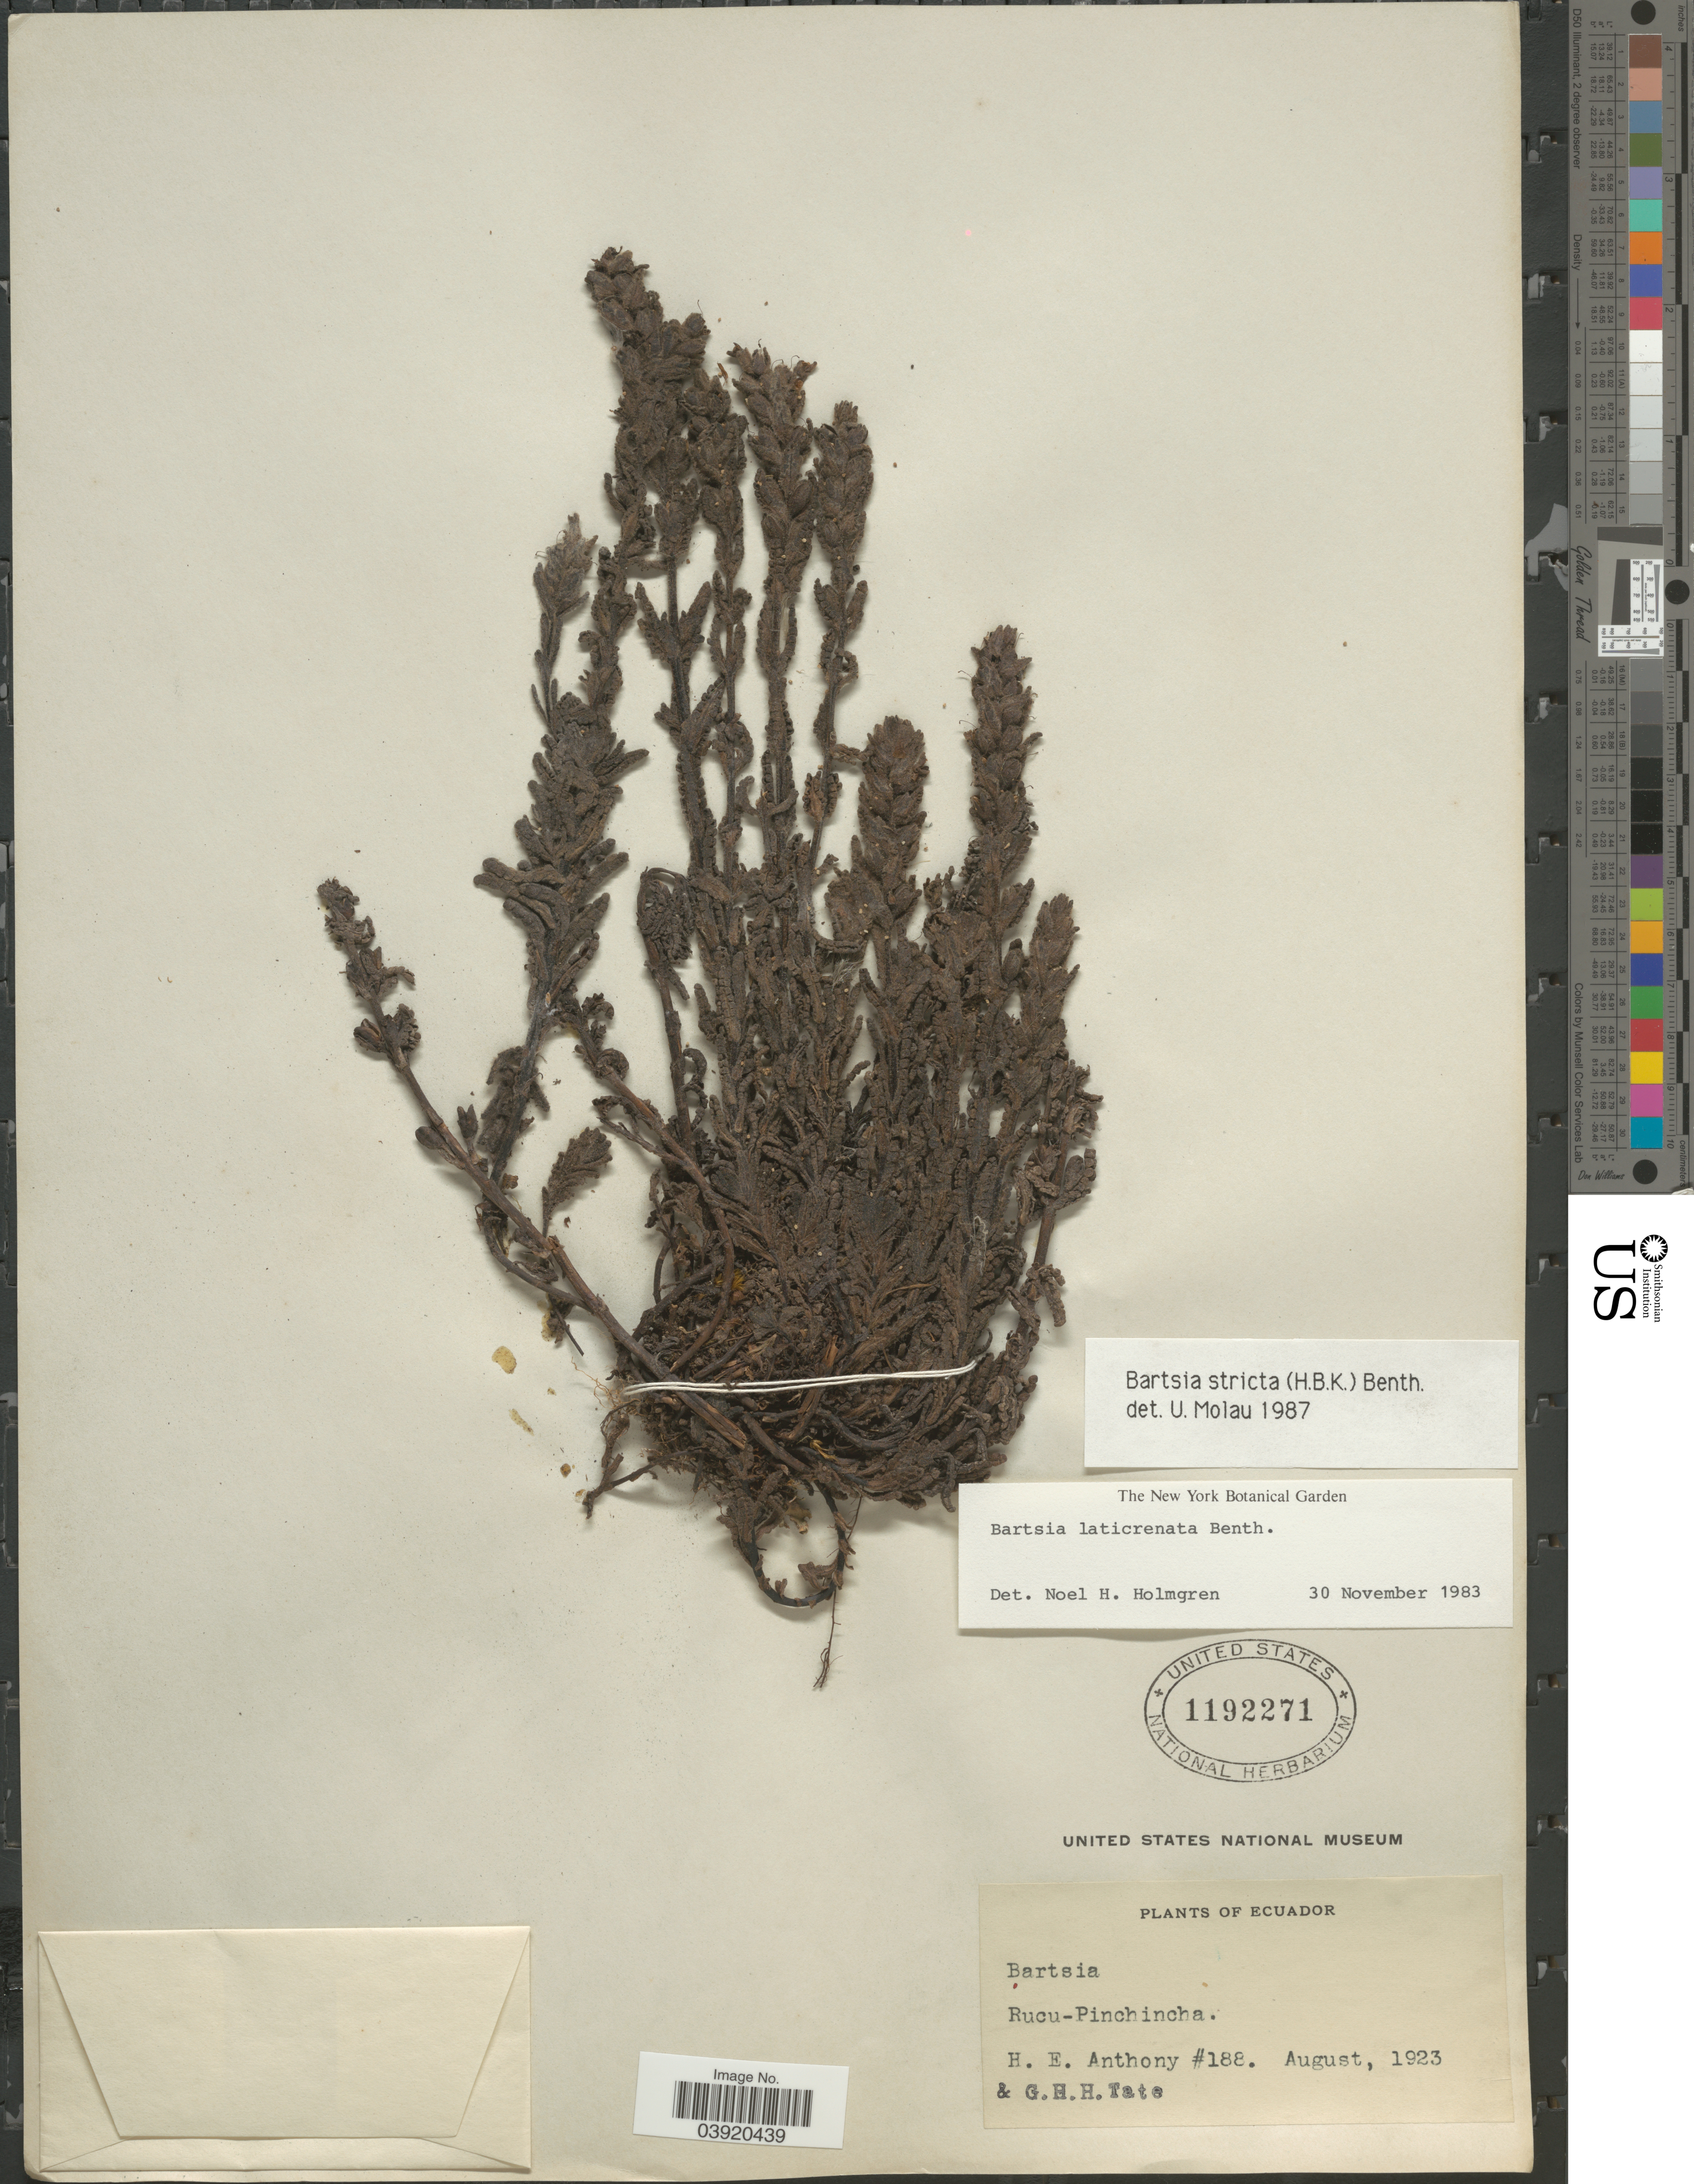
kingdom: Plantae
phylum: Tracheophyta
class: Magnoliopsida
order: Lamiales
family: Orobanchaceae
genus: Bartsia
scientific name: Bartsia stricta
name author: (Kunth) Benth.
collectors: H. E. Anthony & G. H. H.Tate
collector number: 188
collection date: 1923-08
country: Ecuador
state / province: Pichincha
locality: Rucu-Pichincha.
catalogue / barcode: US 1192271